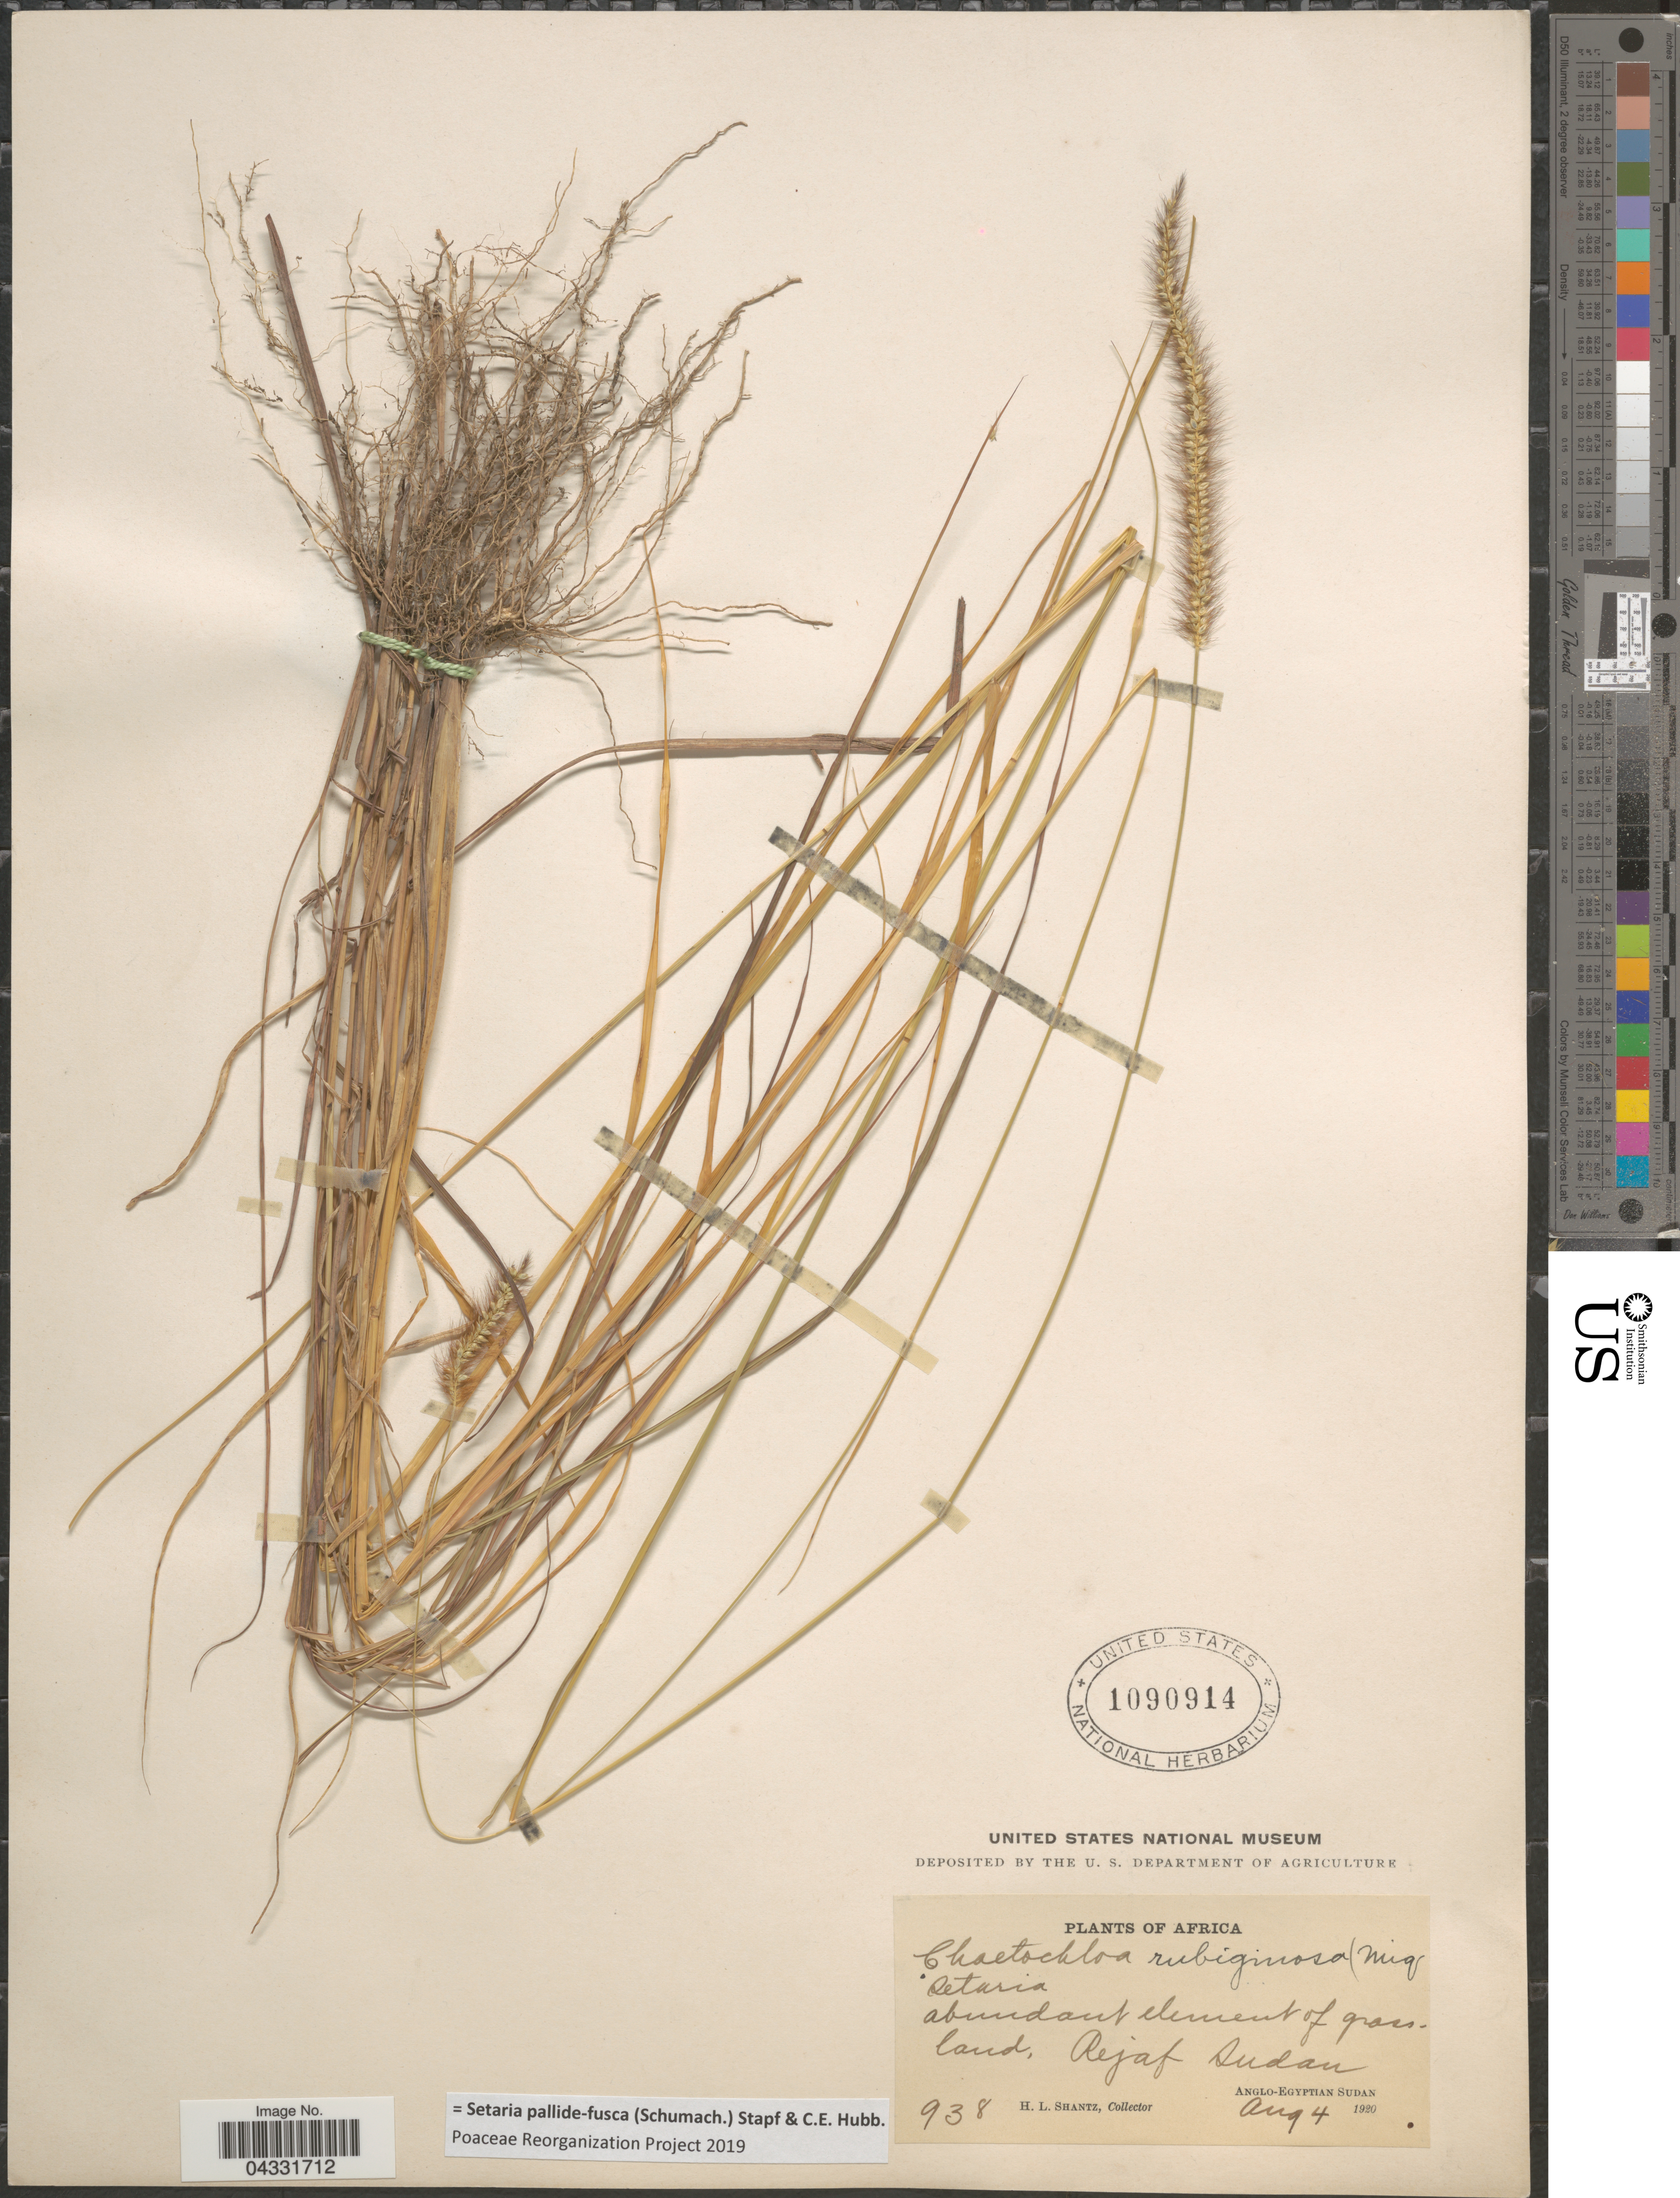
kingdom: Plantae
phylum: Tracheophyta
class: Liliopsida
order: Poales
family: Poaceae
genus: Setaria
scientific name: Setaria pallide-fusca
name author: (Schumach.) Stapf & C.E. Hubb.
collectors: H. Shantz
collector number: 938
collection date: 1920-08-04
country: South Sudan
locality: Rejaf Sudan. Anglo-Egyptian Sudan.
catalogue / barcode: US 1090914